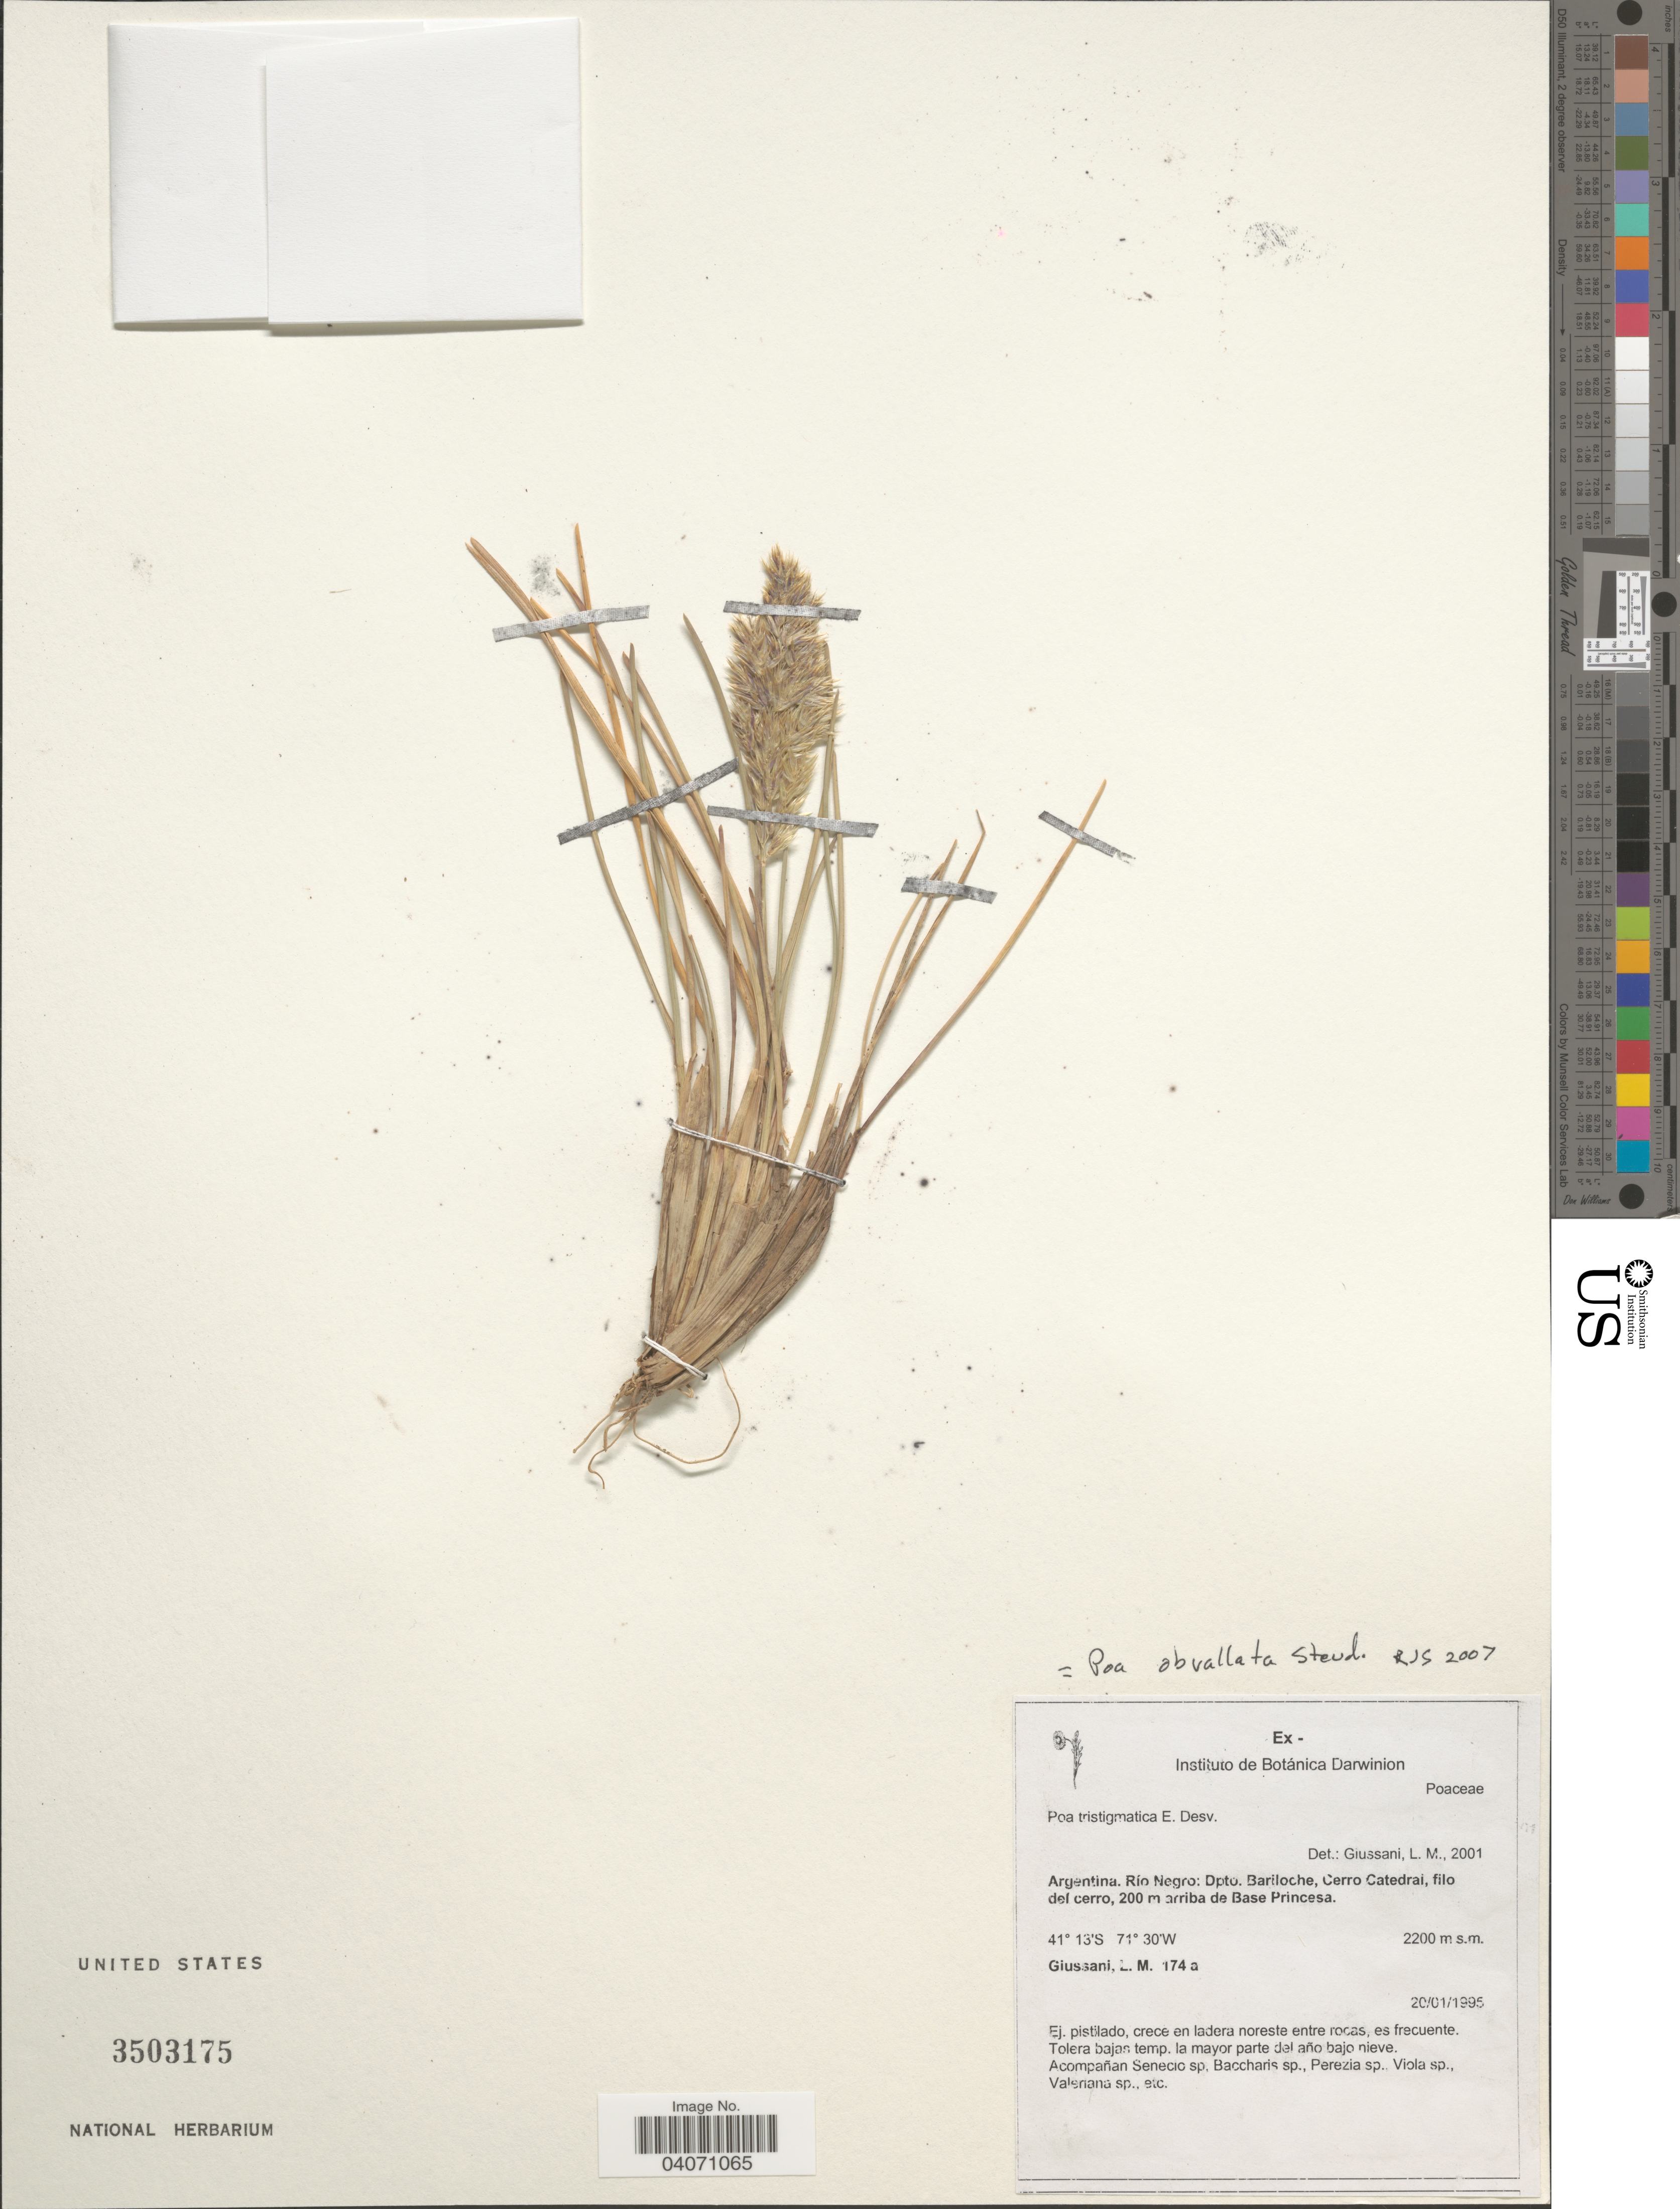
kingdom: Plantae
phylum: Tracheophyta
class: Liliopsida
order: Poales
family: Poaceae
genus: Poa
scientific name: Poa obvallata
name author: Steud.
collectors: L. Giussani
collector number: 174a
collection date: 1995-01-20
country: Argentina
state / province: Rio Negro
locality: Dpto. Bariloche, Cerro Catedral, filo del cerro, 200 m arriba de Base Princesa. Ej. pistilado, crece en ladera noroeste entre rocas.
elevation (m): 2200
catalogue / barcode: US 3503175